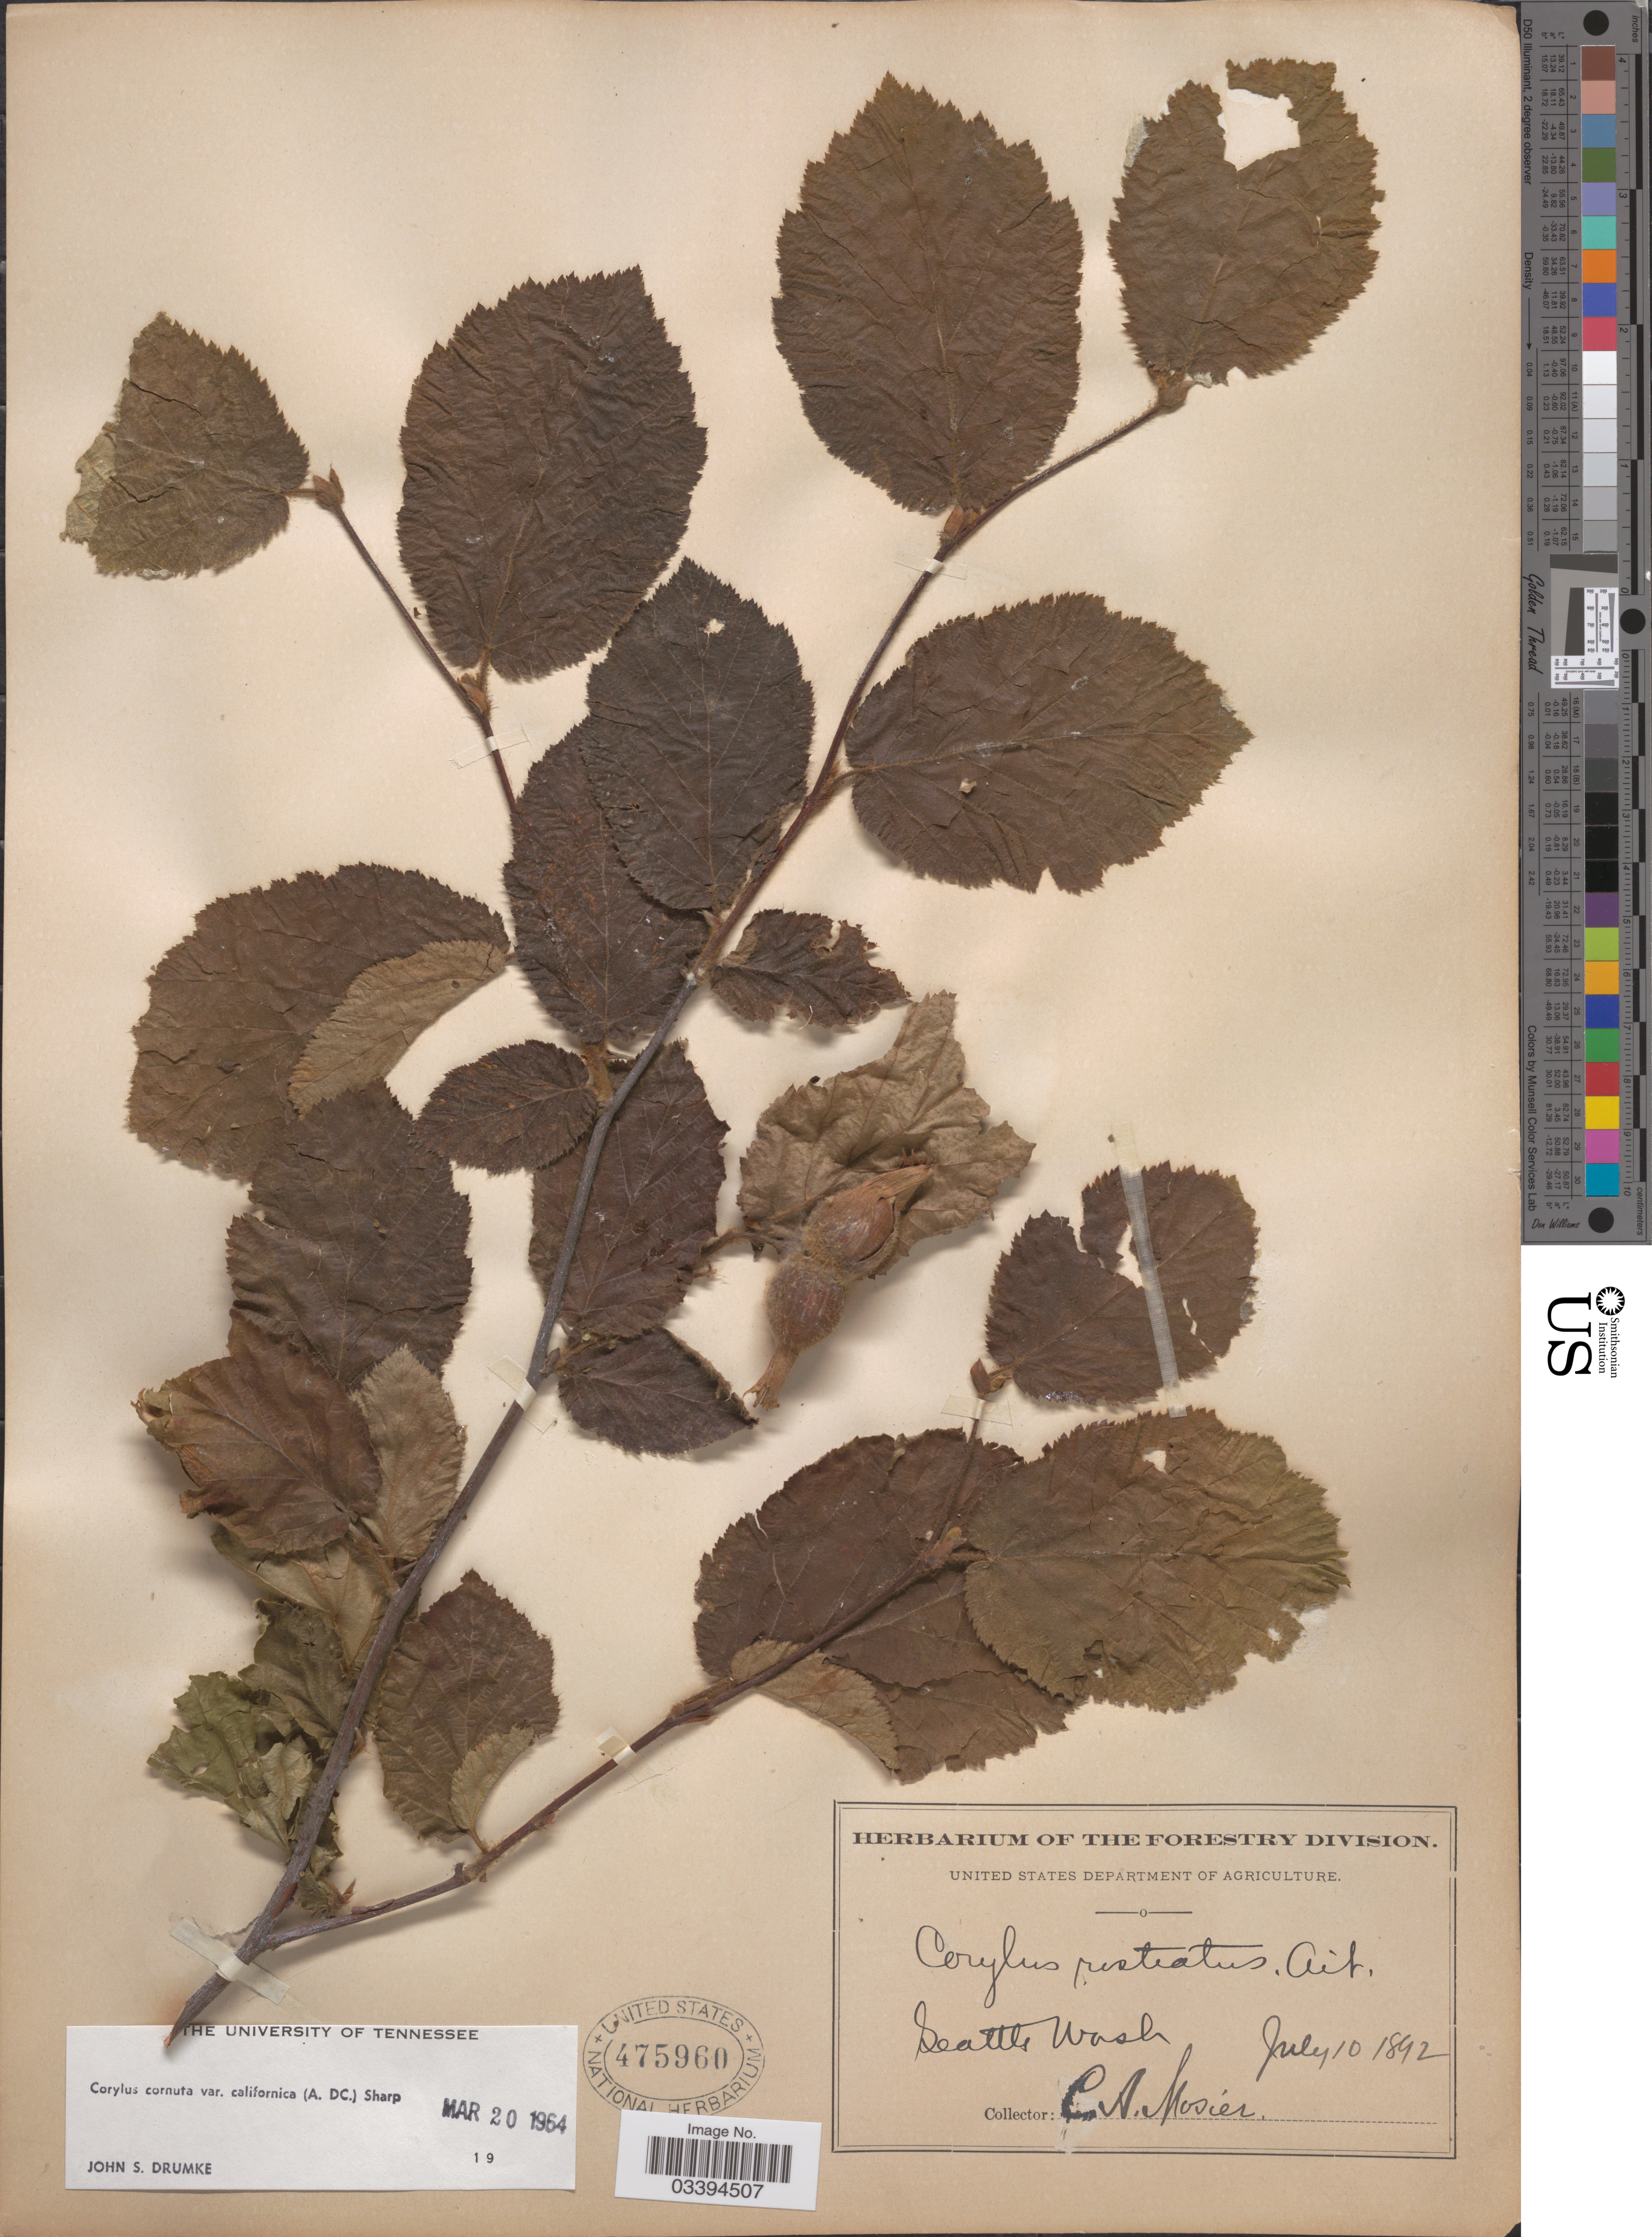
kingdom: Plantae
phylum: Tracheophyta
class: Magnoliopsida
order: Fagales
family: Betulaceae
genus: Corylus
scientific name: Corylus californica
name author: (A. DC.) Rose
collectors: C. A. Mosier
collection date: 1892-07-10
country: United States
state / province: Washington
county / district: King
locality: Seattle.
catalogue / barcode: US 475960